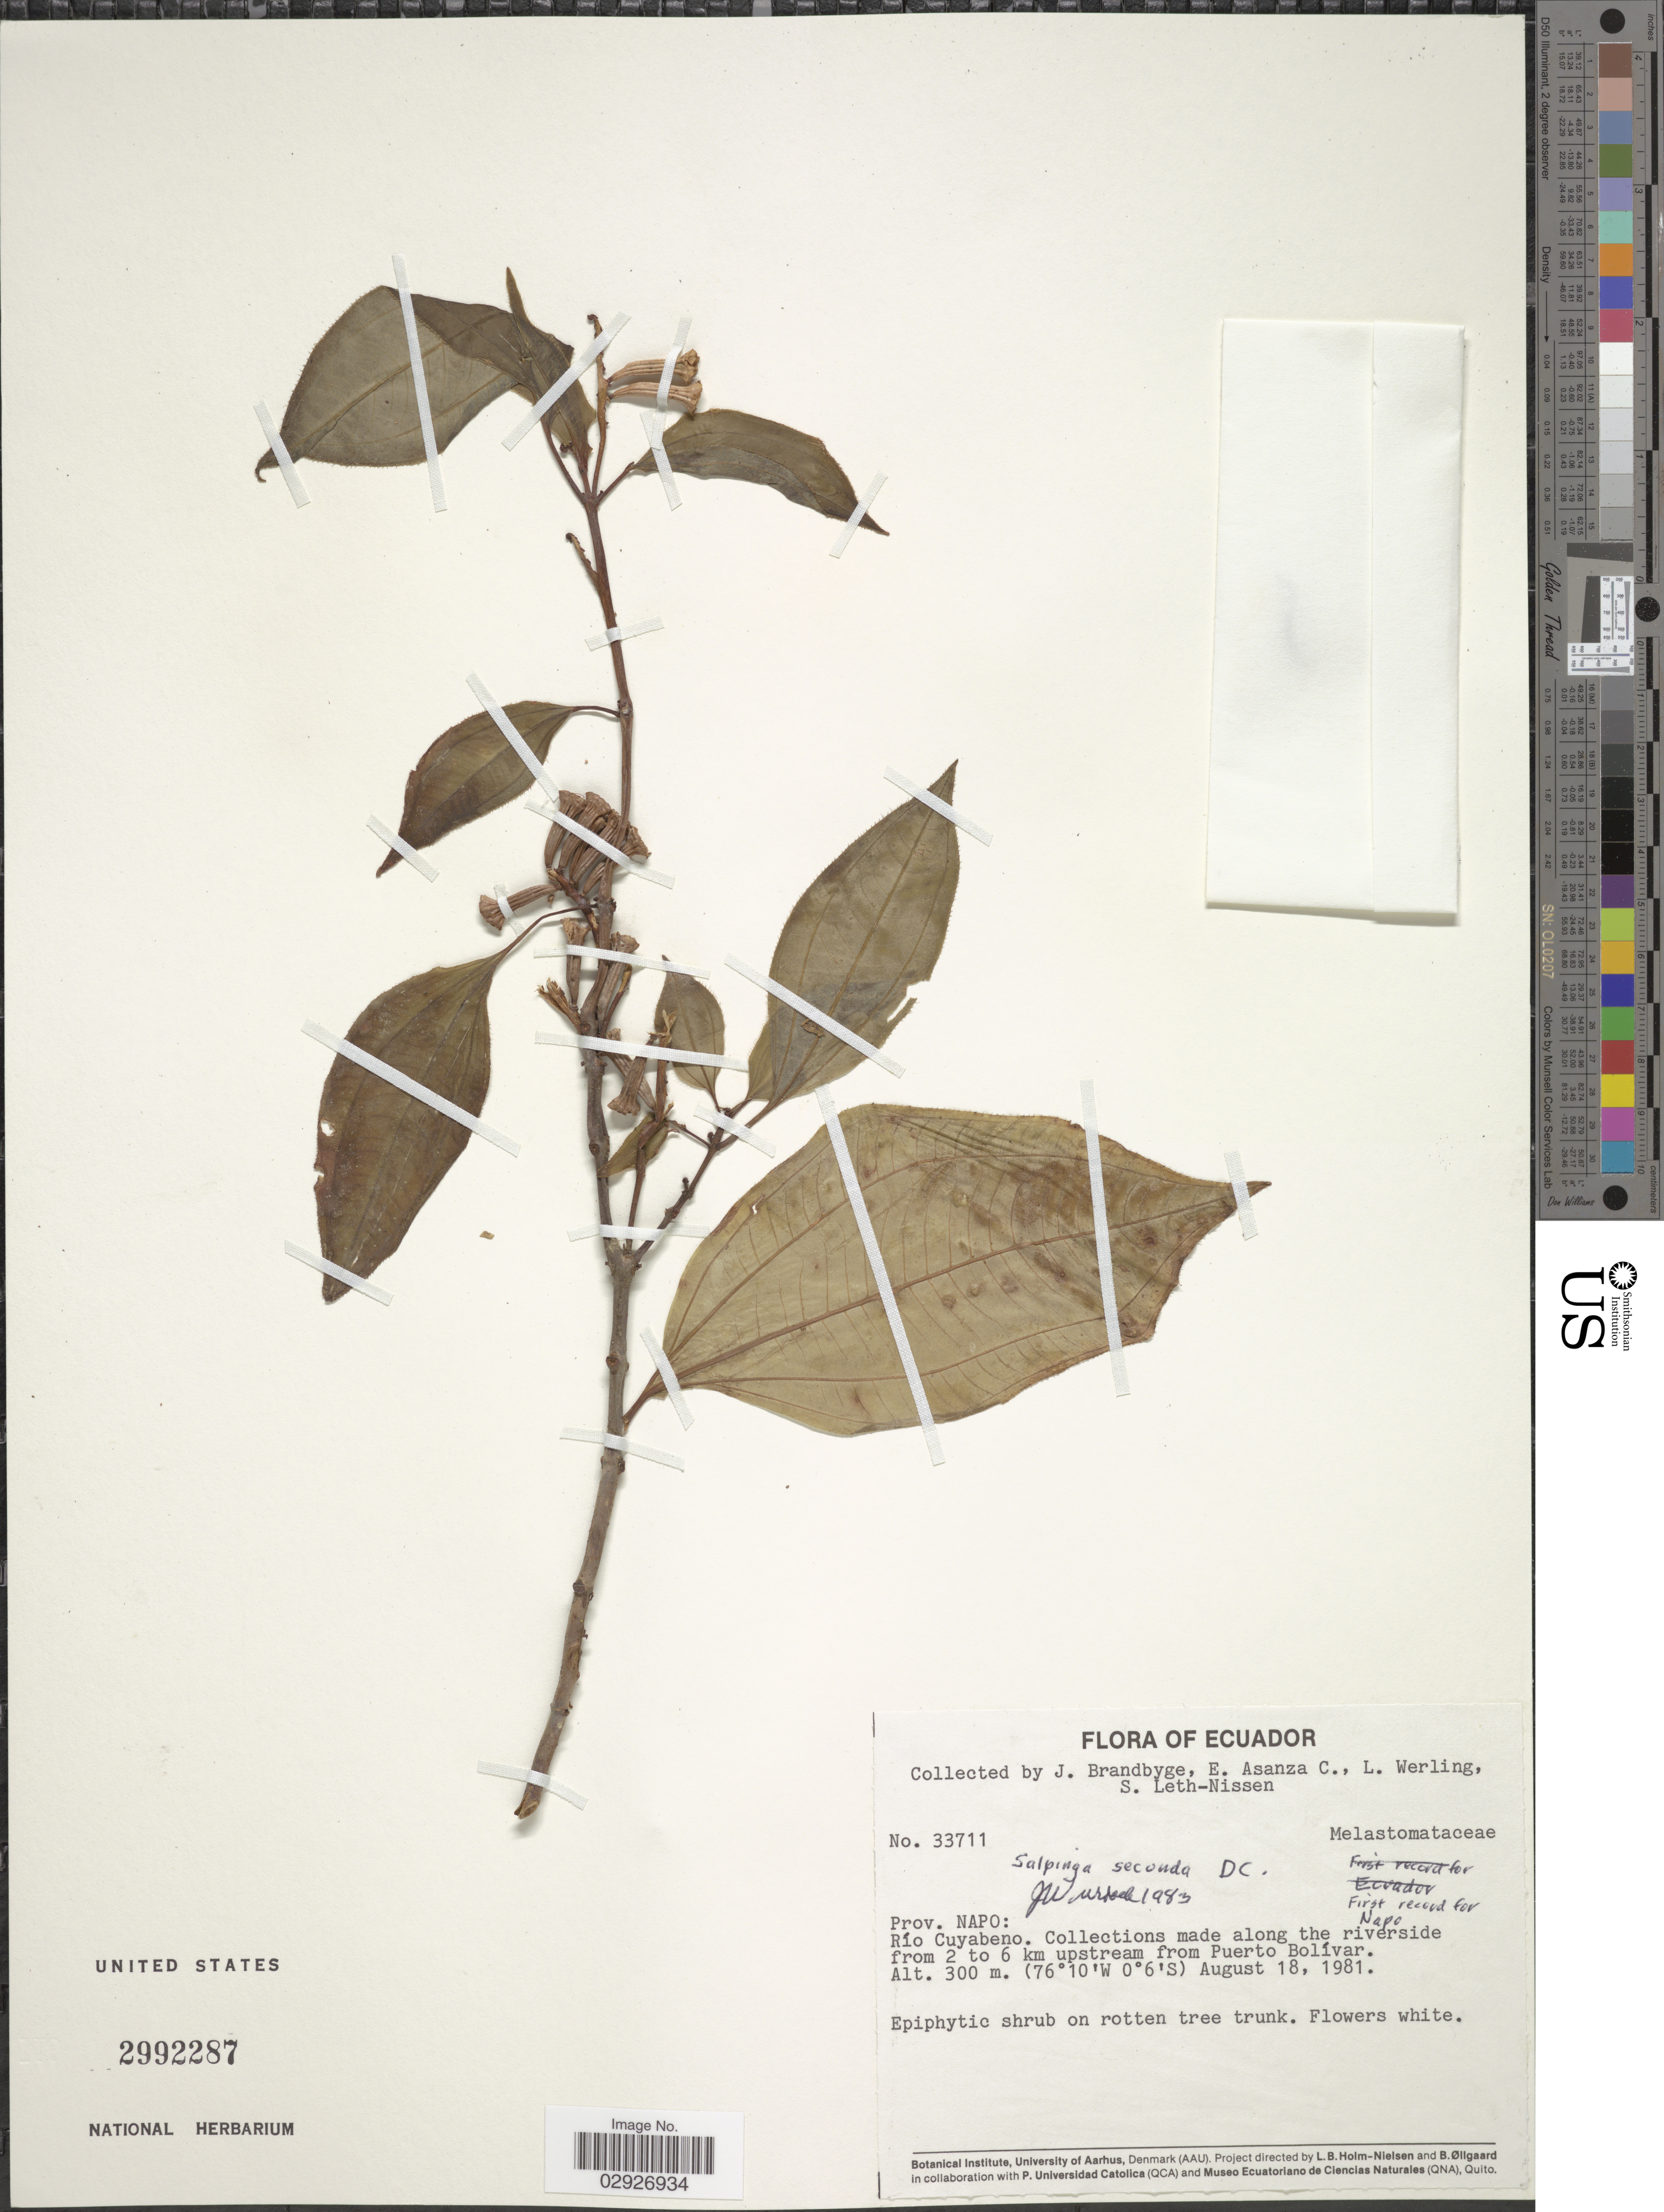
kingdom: Plantae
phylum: Tracheophyta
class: Magnoliopsida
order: Myrtales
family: Melastomataceae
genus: Salpinga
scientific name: Salpinga secunda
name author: Schrank & Mart. ex DC.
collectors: J. Brandbyge, E. Asanza C., L. Werling & S. Leth-Nissen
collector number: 33711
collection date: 1981-08-18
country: Ecuador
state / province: Napo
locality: Prov. Napo: Río Cuyabeno. Collections made along the riverside from 2 to 6 km upstream from Puerto Bolívar.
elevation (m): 300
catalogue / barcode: US 2992287